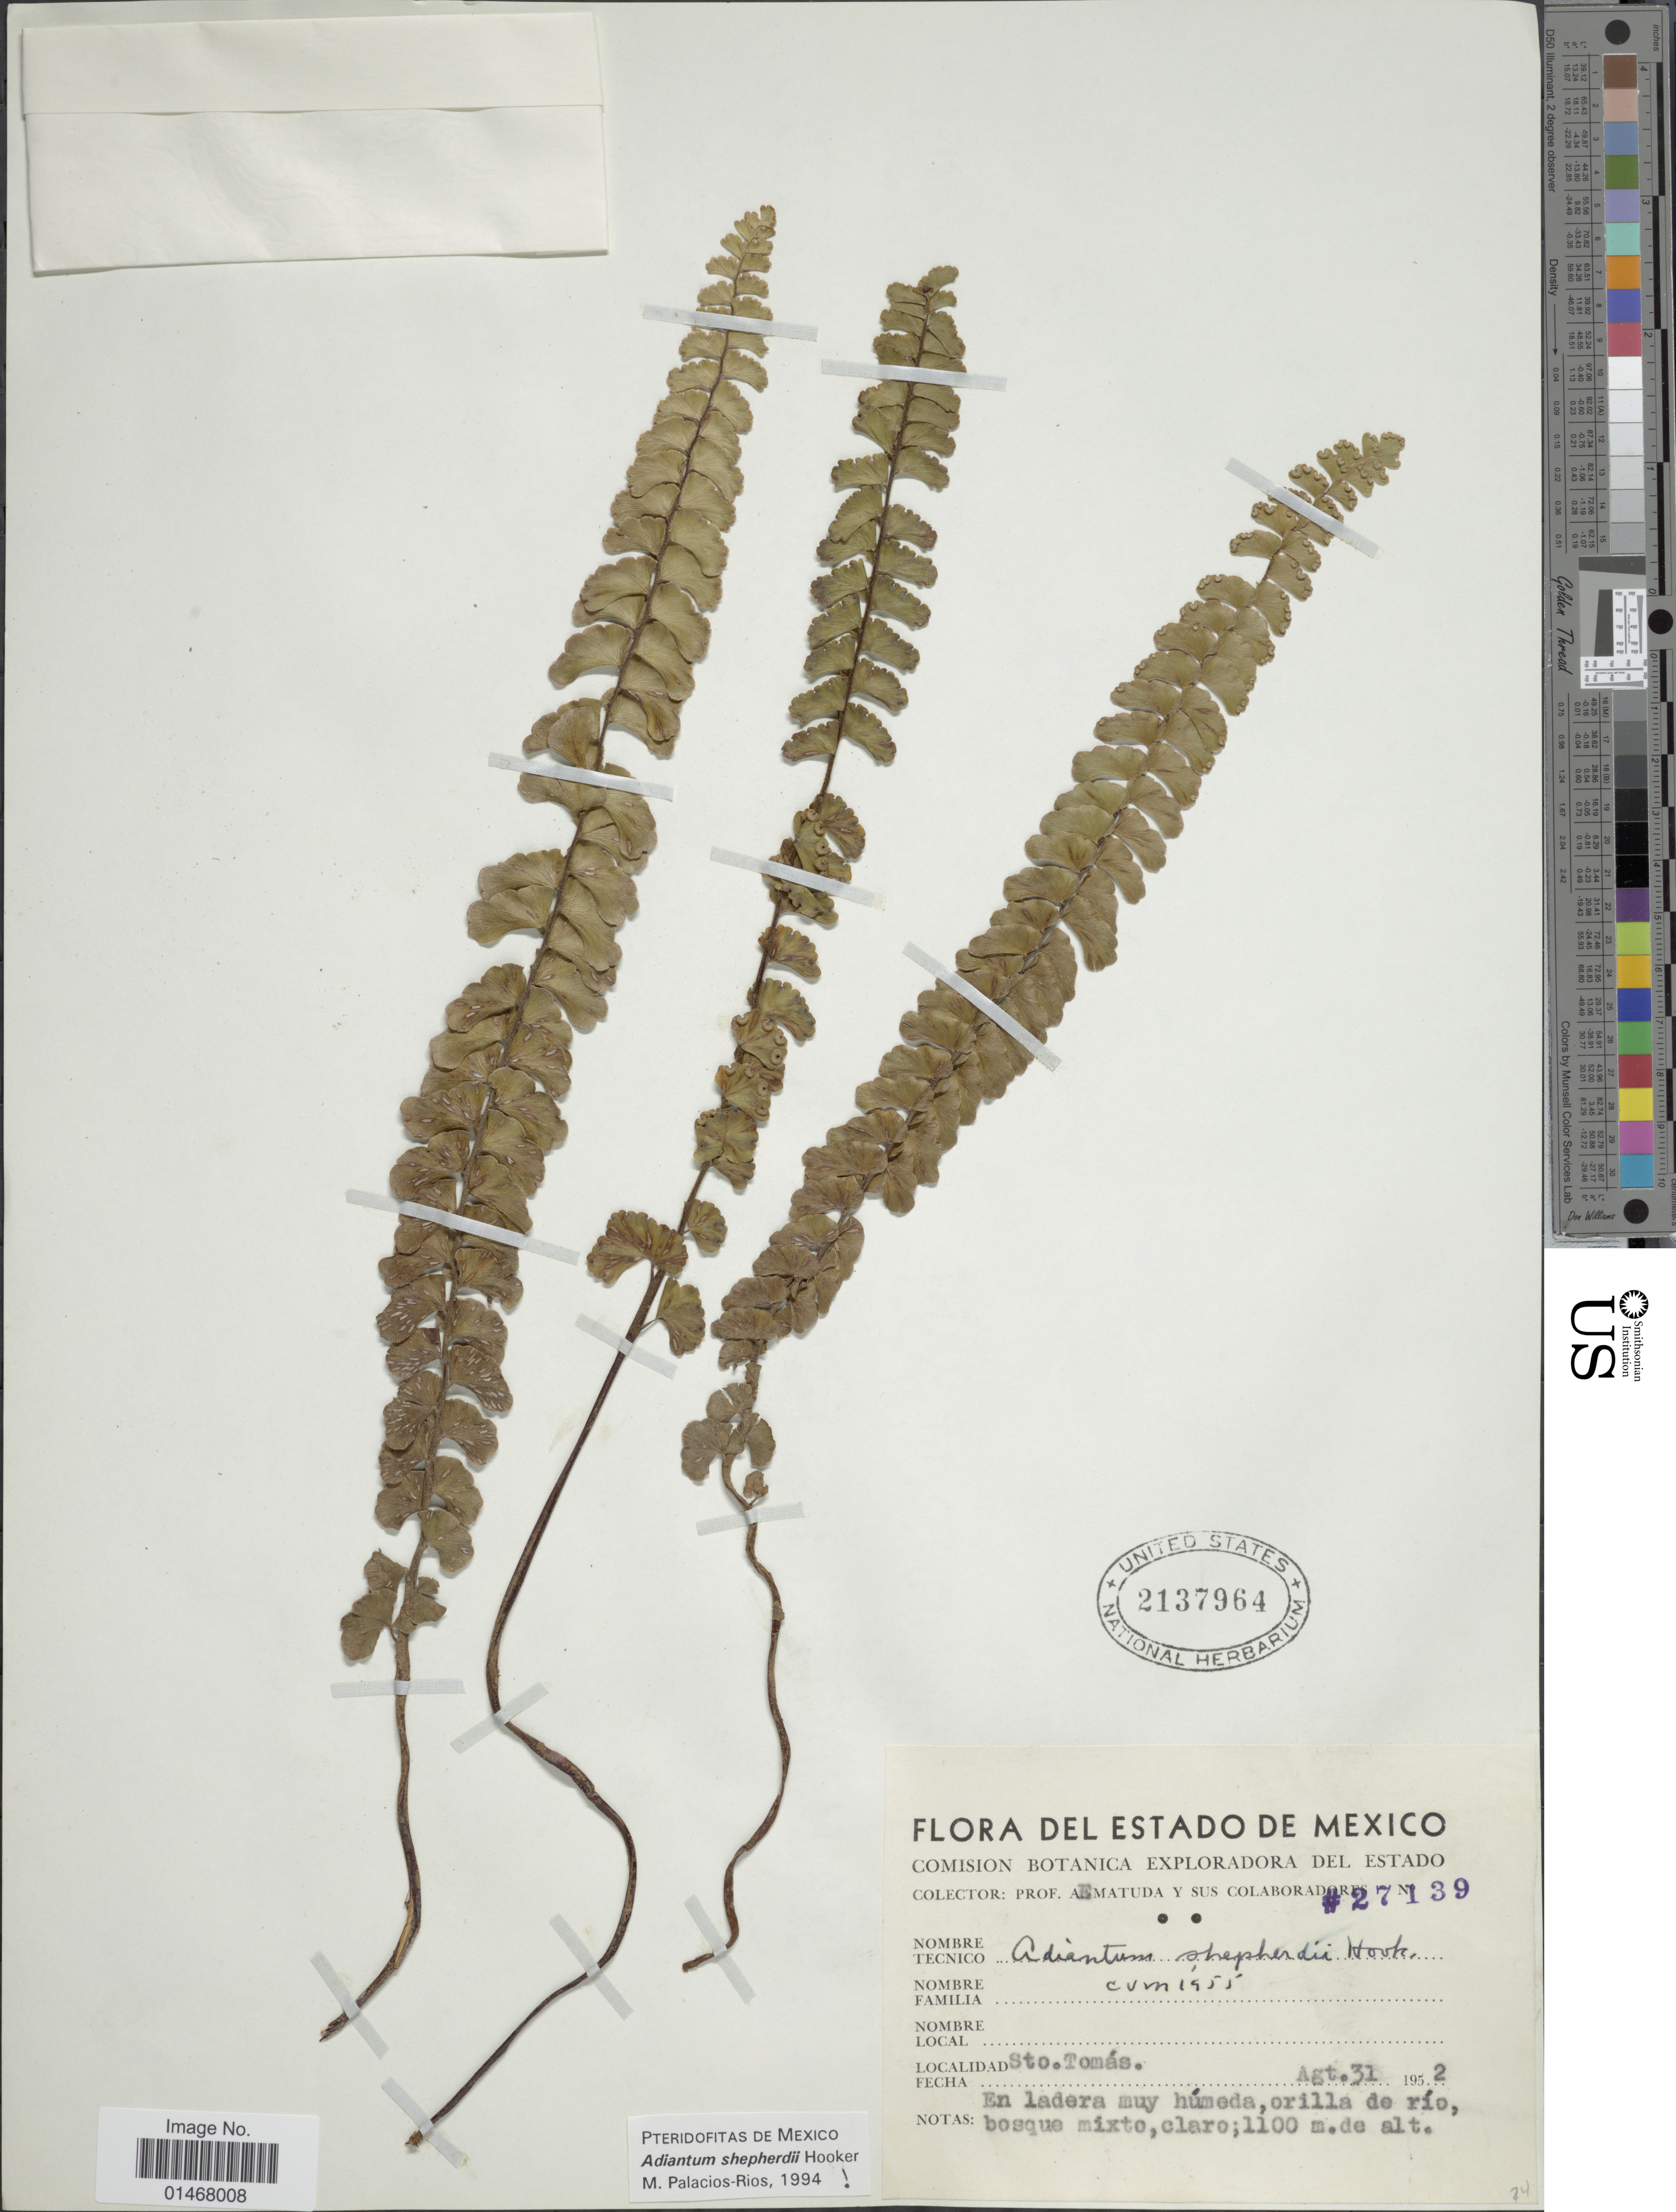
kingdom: Plantae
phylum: Tracheophyta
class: Polypodiopsida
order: Polypodiales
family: Pteridaceae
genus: Adiantum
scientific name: Adiantum shepherdii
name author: Hook.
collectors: E. Matuda & et al.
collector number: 27139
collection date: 1952-08-31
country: Mexico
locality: Sto Tomás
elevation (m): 1100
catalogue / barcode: US 2137964